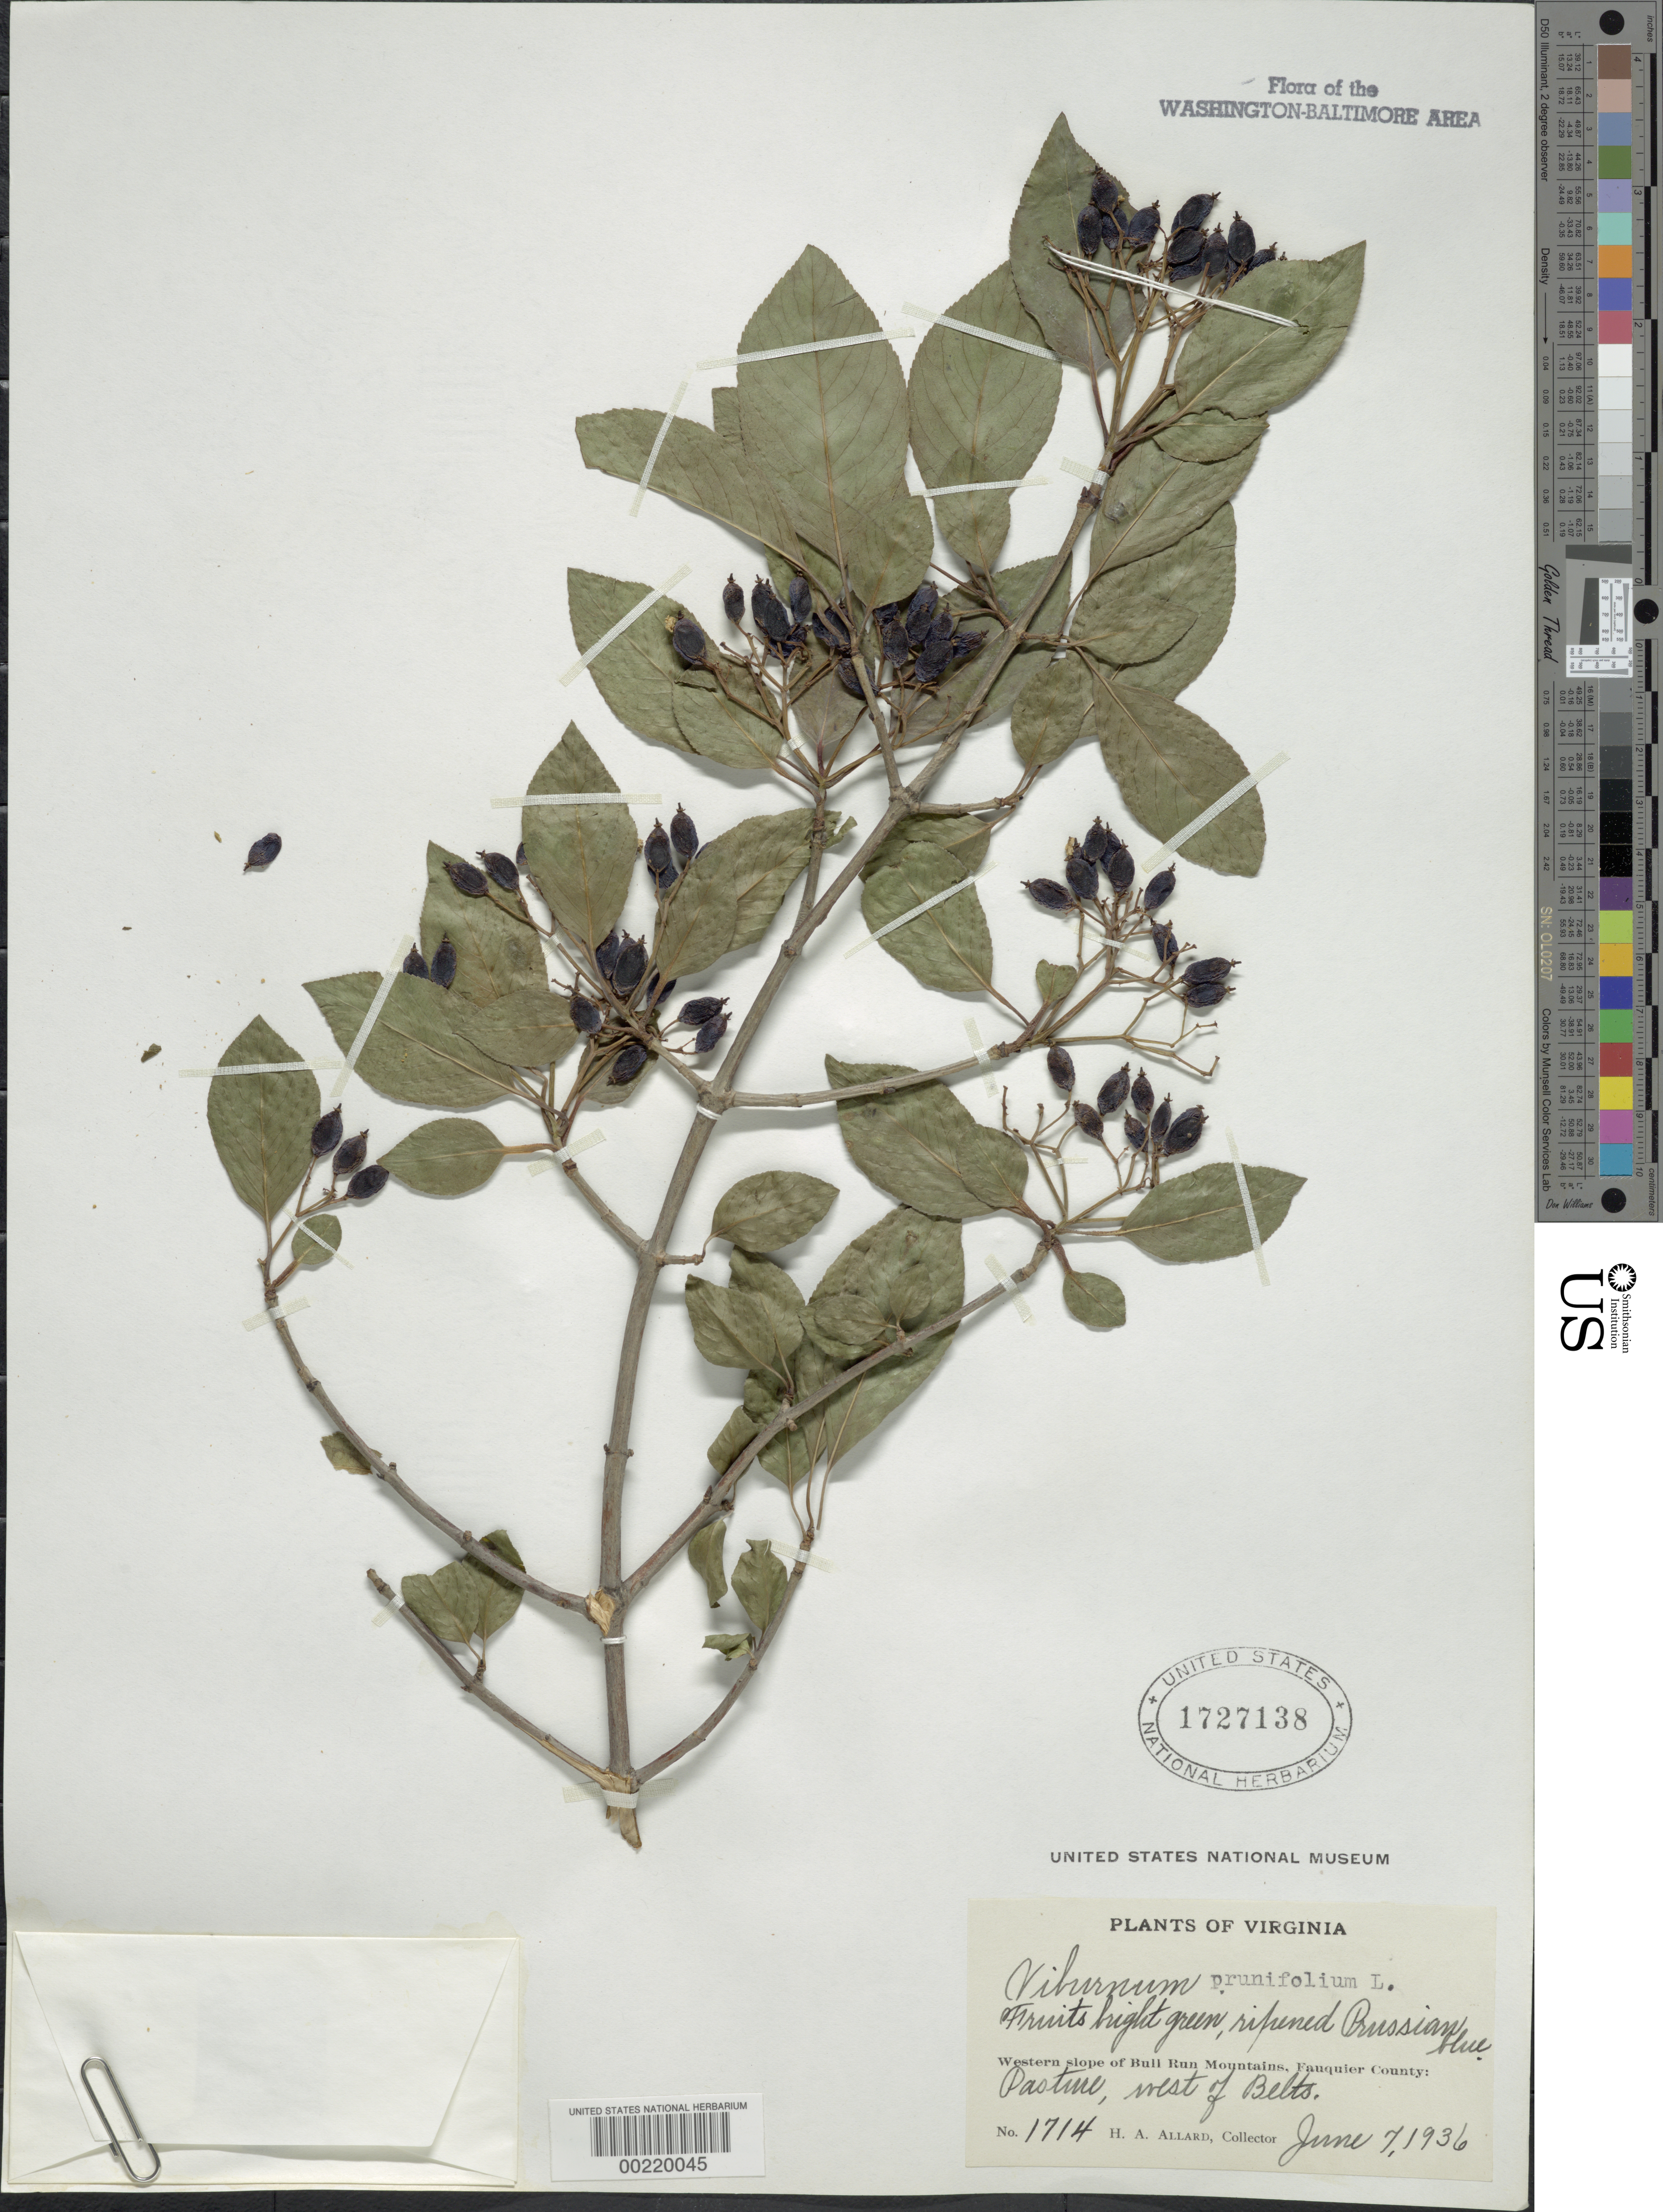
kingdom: Plantae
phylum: Tracheophyta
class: Magnoliopsida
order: Dipsacales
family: Viburnaceae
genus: Viburnum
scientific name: Viburnum prunifolium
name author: L.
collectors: H. A. Allard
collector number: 1714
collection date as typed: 07 Jun 1936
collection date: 1936-06-07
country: United States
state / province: Virginia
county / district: Fauquier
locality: West of Belts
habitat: Pasture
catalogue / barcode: US 1727138